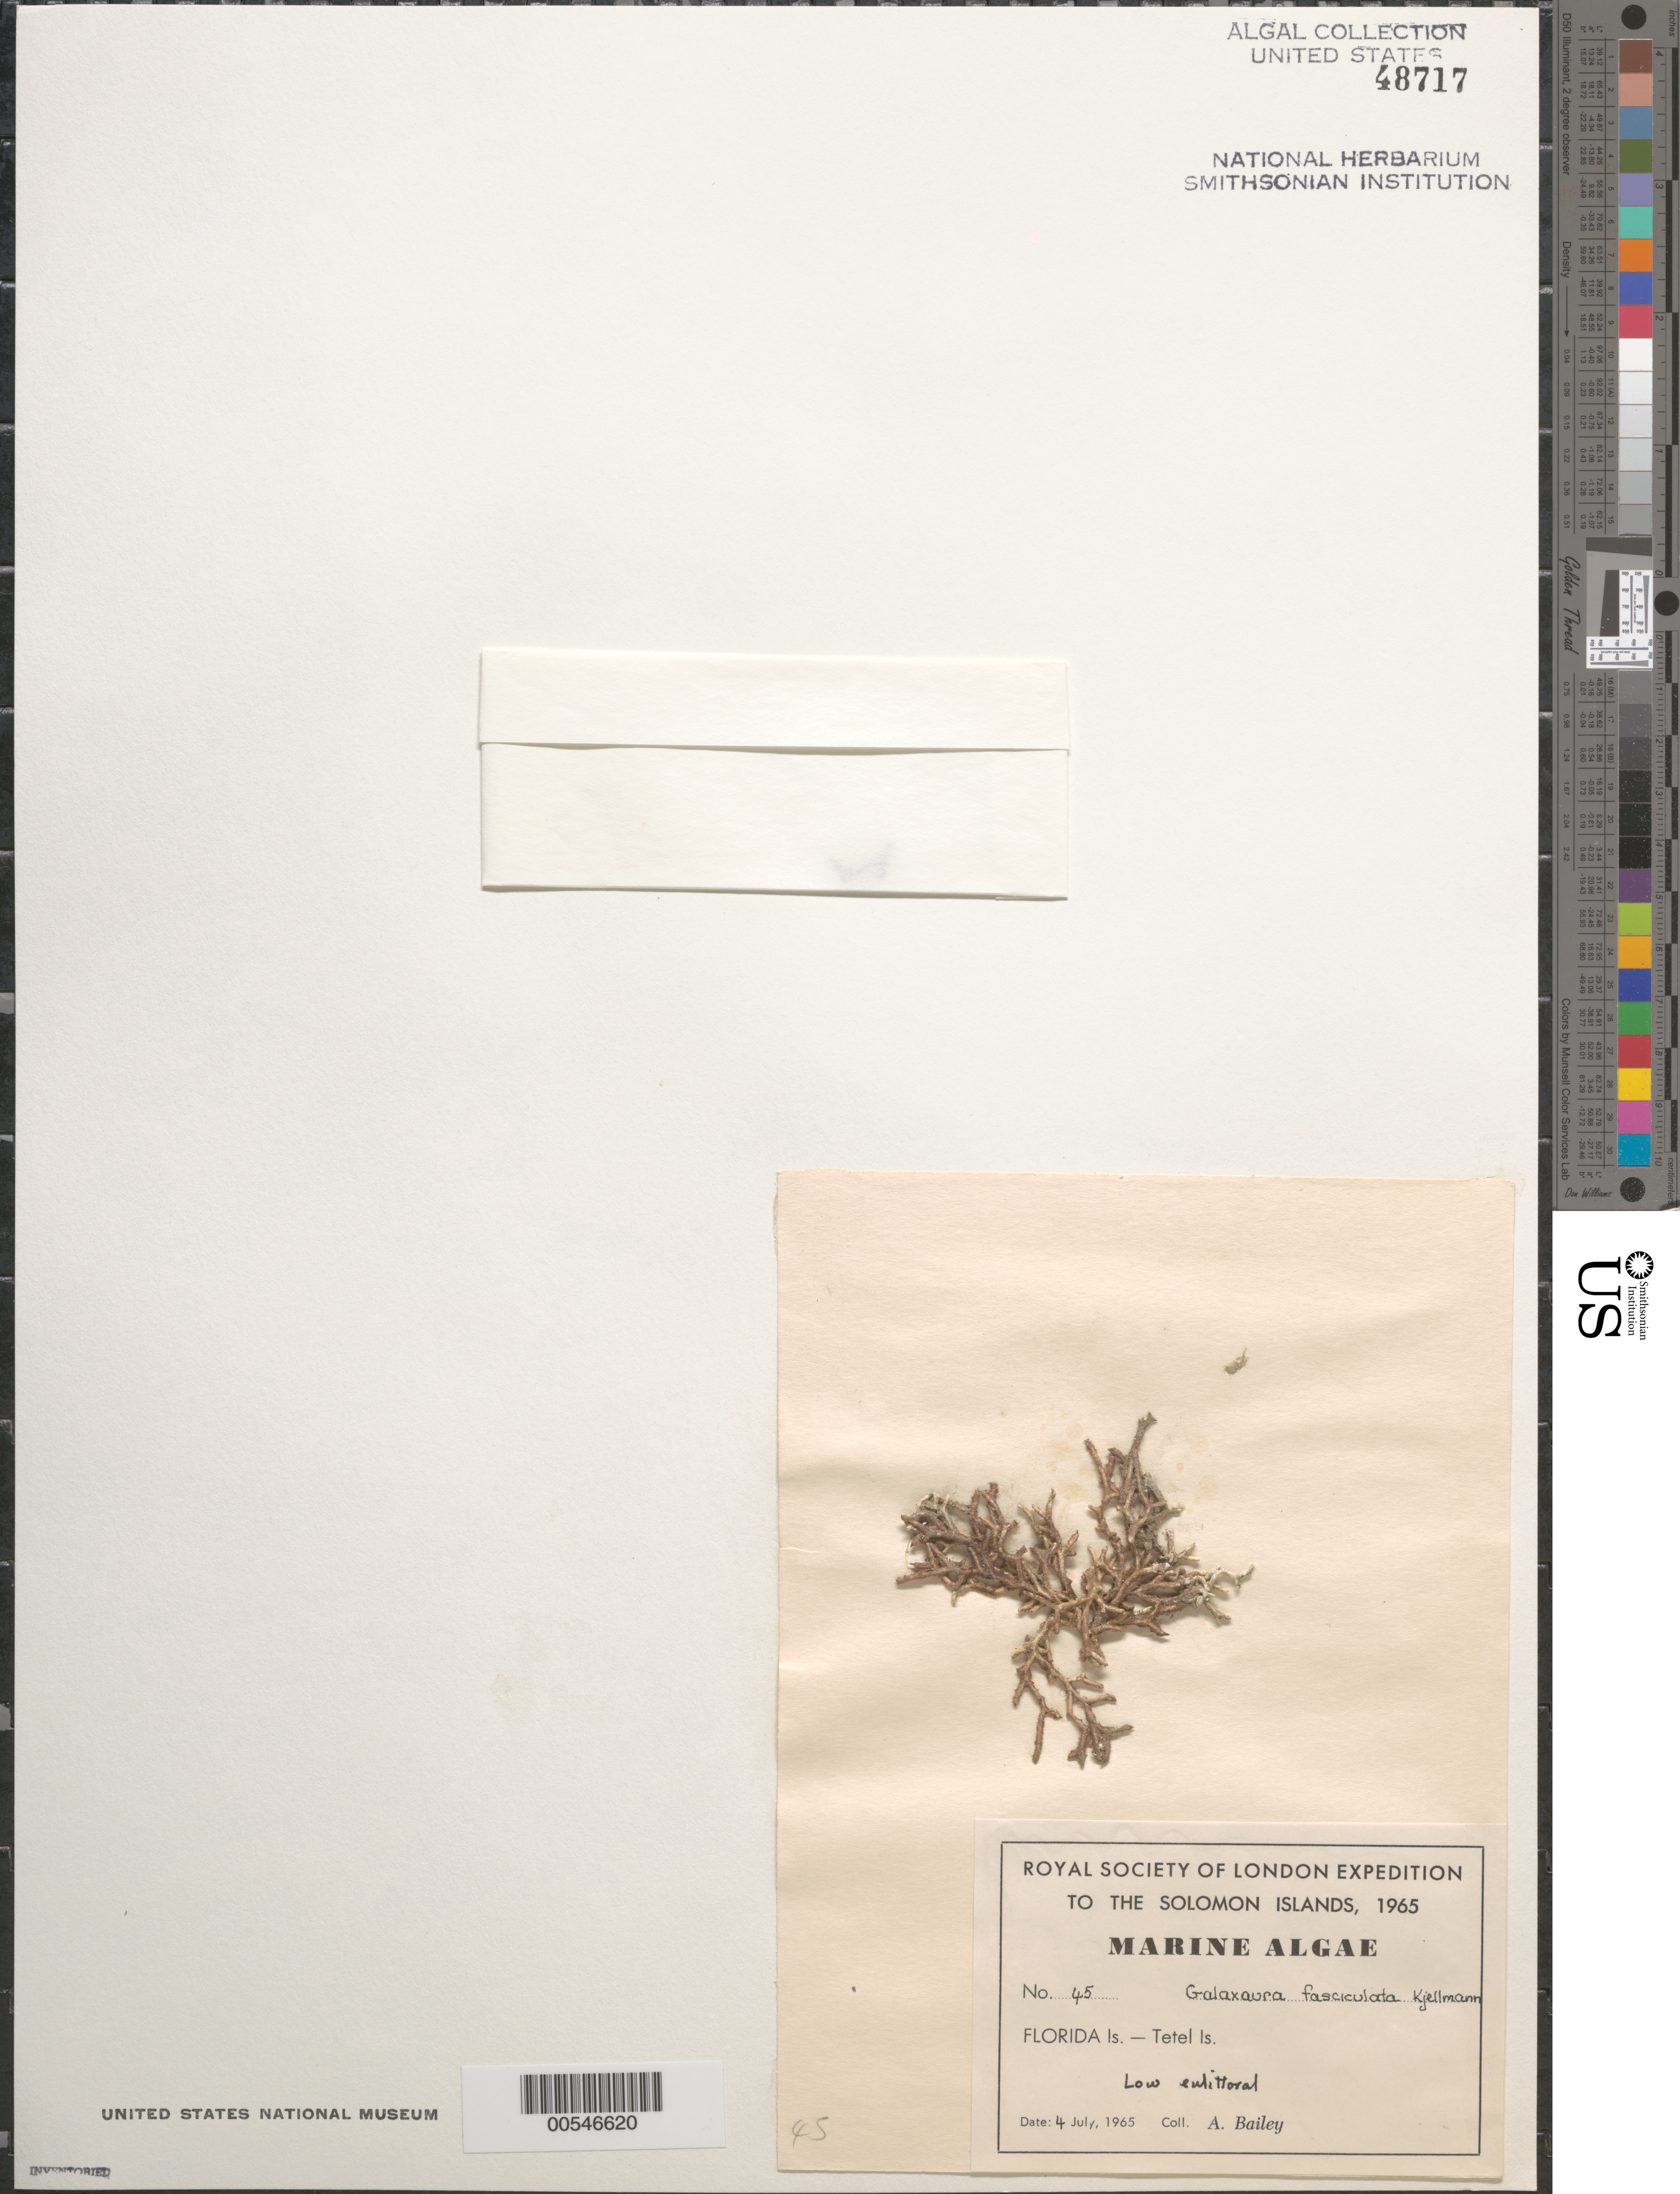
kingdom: Plantae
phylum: Rhodophyta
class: Florideophyceae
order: Nemaliales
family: Galaxauraceae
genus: Galaxaura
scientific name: Galaxaura divaricata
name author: (L.) Huisman & R.A. Towns.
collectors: A. Bailey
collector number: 45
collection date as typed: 04 Jul 1965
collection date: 1965-07-04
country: Solomon Islands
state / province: Central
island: Tete [Tetel]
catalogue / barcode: US 48717